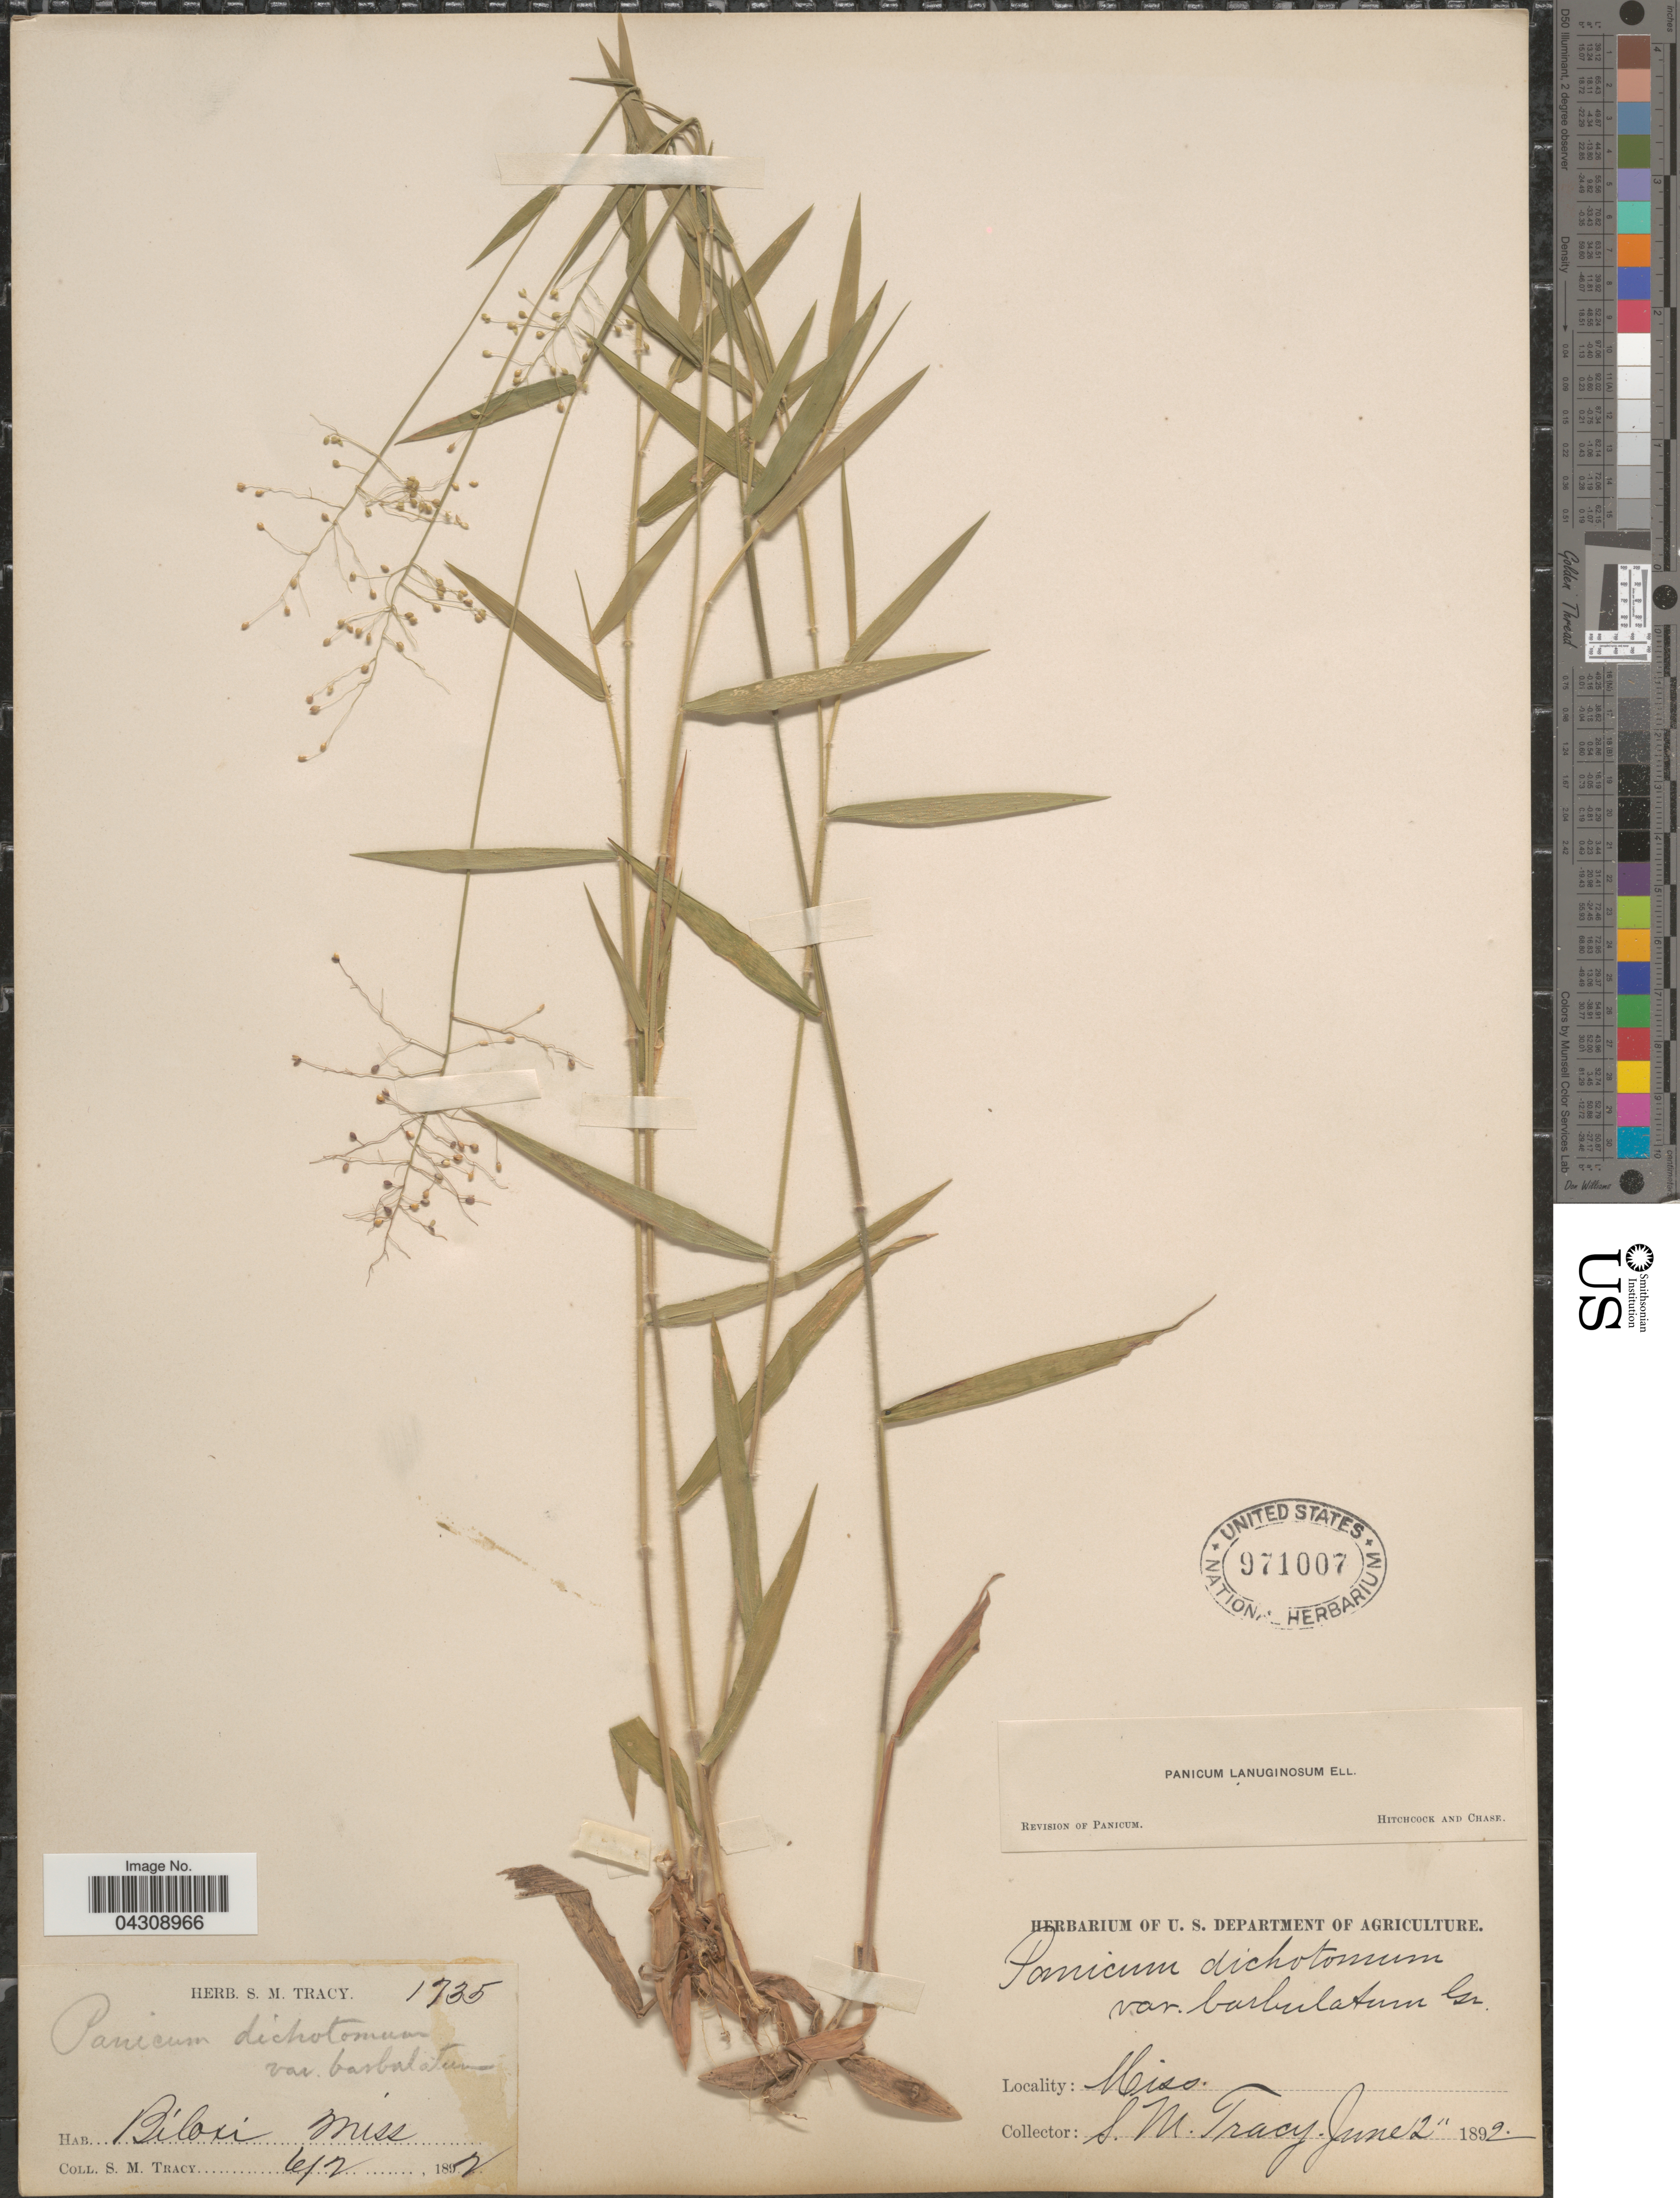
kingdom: Plantae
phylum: Tracheophyta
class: Liliopsida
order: Poales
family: Poaceae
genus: Dichanthelium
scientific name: Dichanthelium acuminatum var. acuminatum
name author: (Sw.) Gould & C.A. Clark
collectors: S. M. Tracy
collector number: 1735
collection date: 1892-06-02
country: United States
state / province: Mississippi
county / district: Harrison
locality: Biloxi.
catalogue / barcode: US 971007